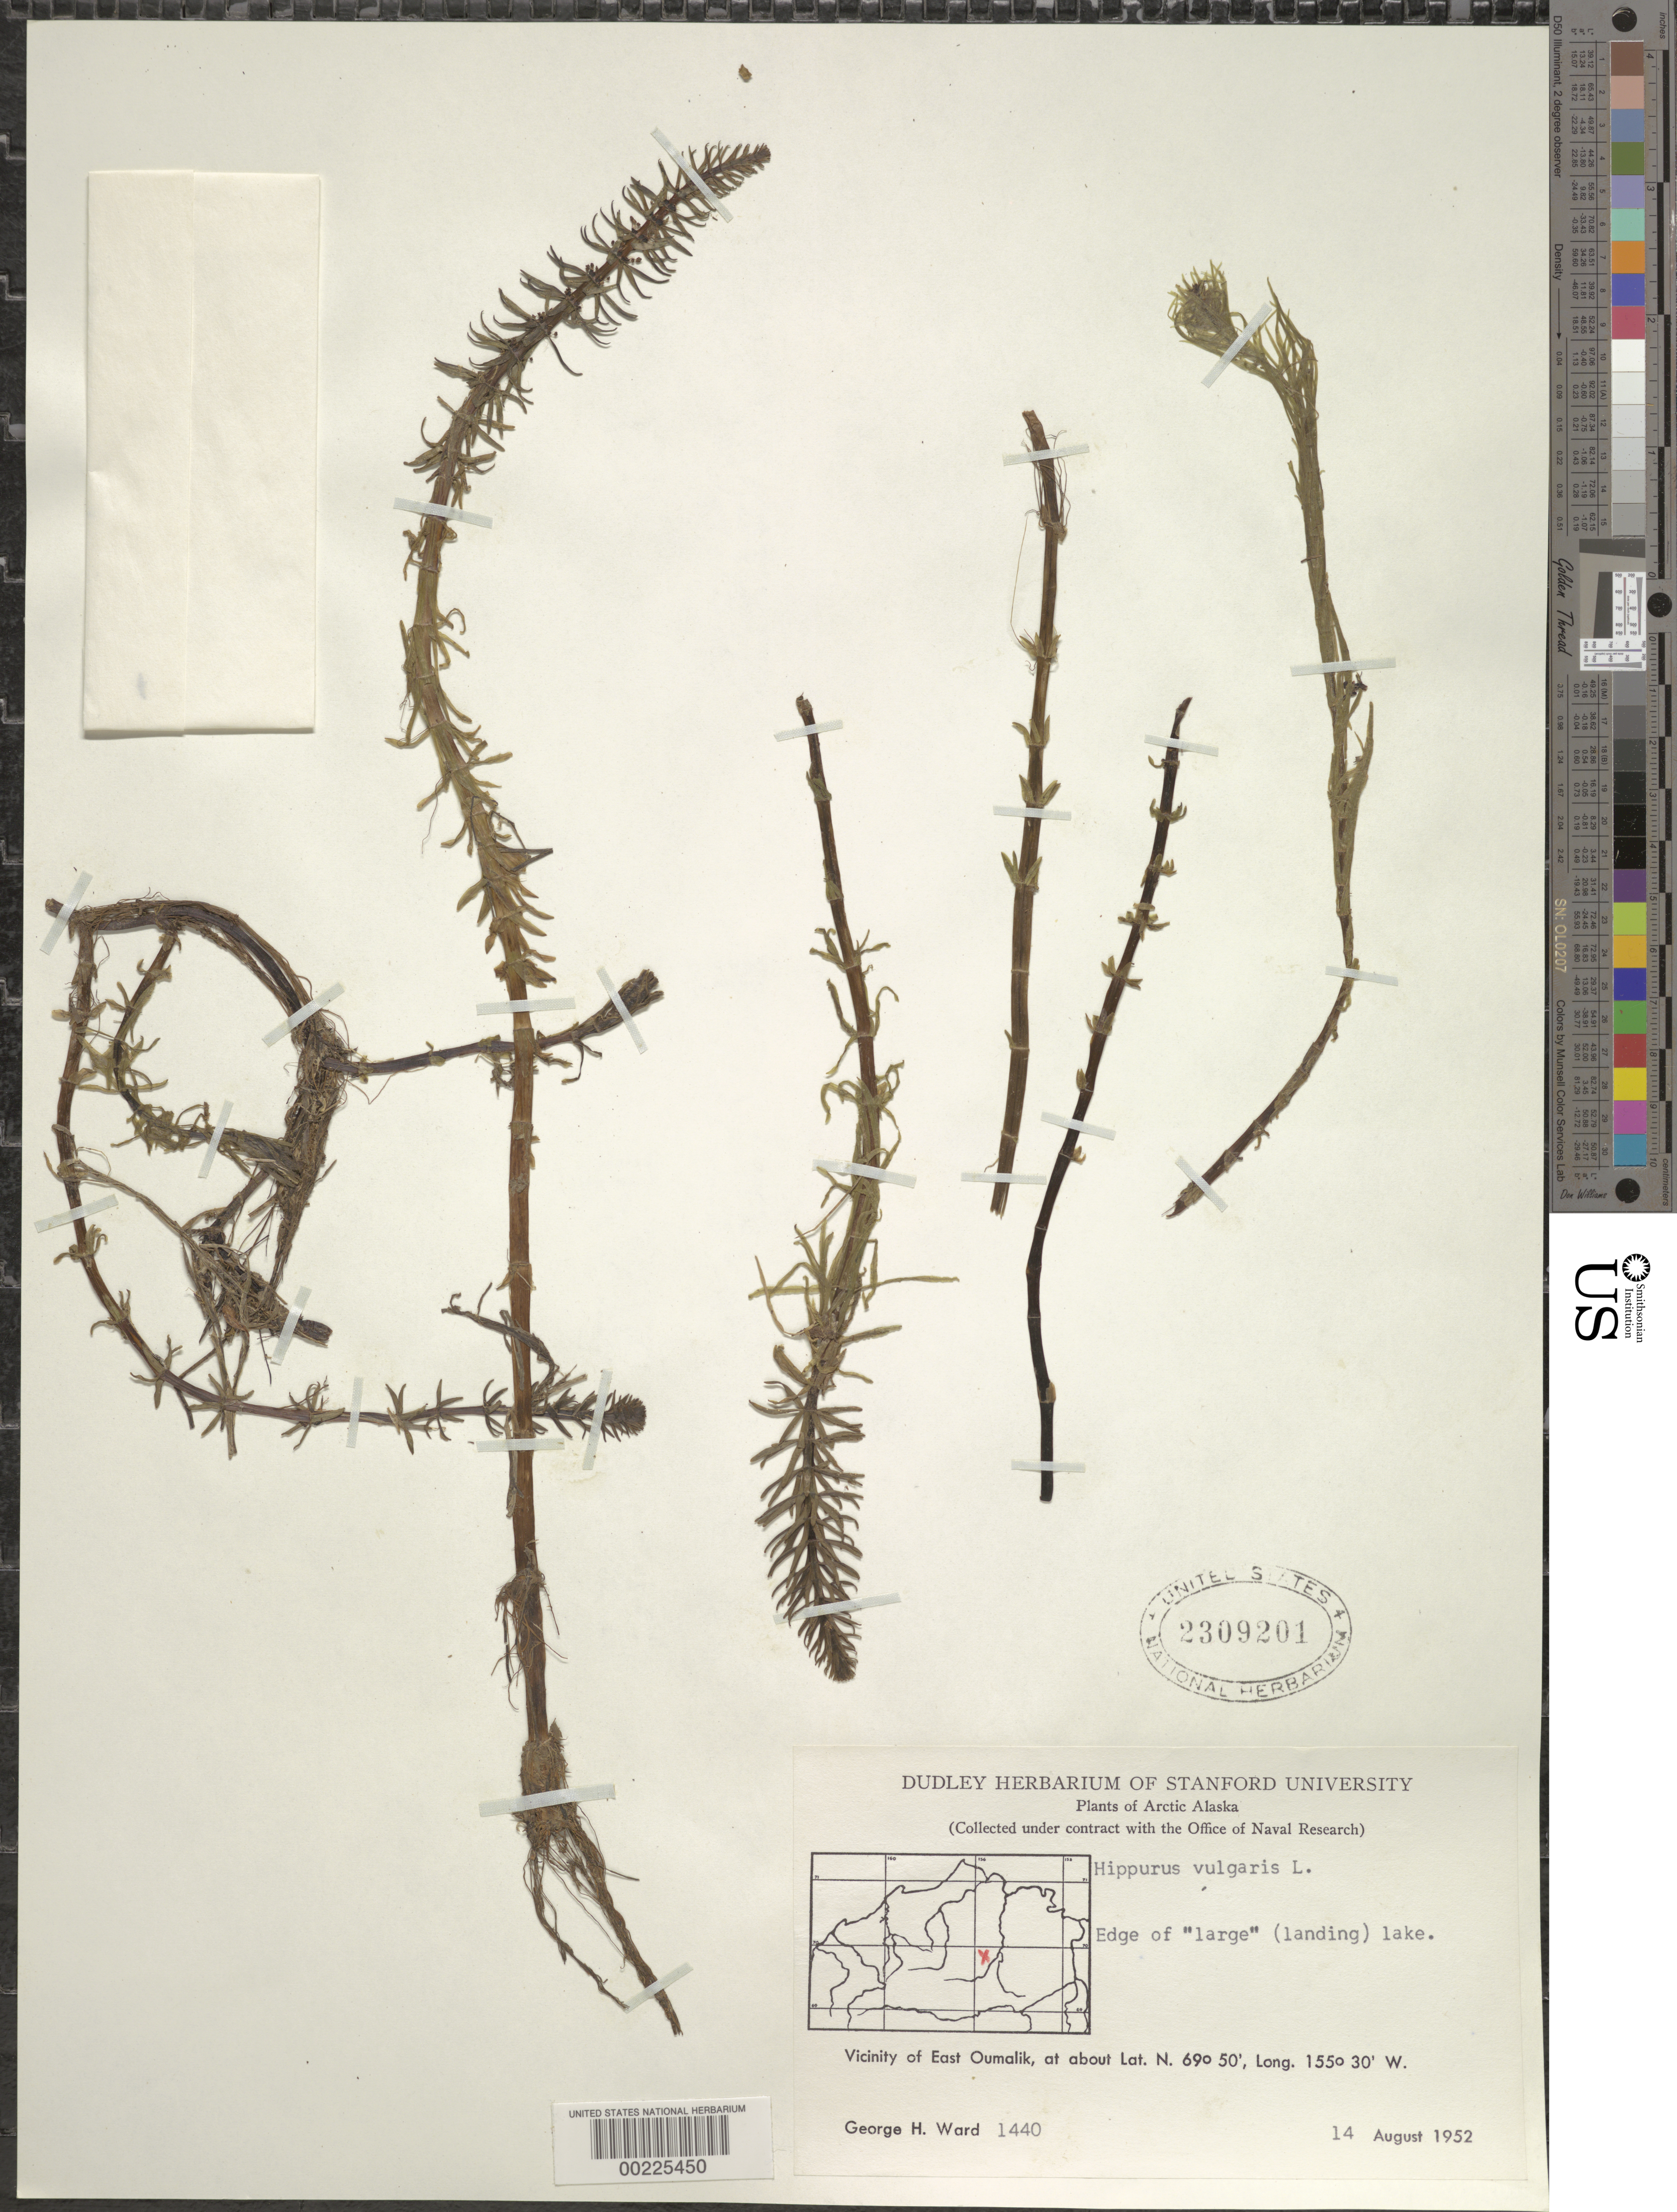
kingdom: Plantae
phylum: Tracheophyta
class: Magnoliopsida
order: Lamiales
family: Plantaginaceae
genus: Hippuris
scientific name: Hippuris vulgaris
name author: L.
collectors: G. H. Ward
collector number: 1440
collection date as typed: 14 Aug 1952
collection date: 1952-08-14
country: United States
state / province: Alaska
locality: Vicinity of e oumalik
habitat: Edge of "large" (landing) lake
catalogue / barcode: US 2309201